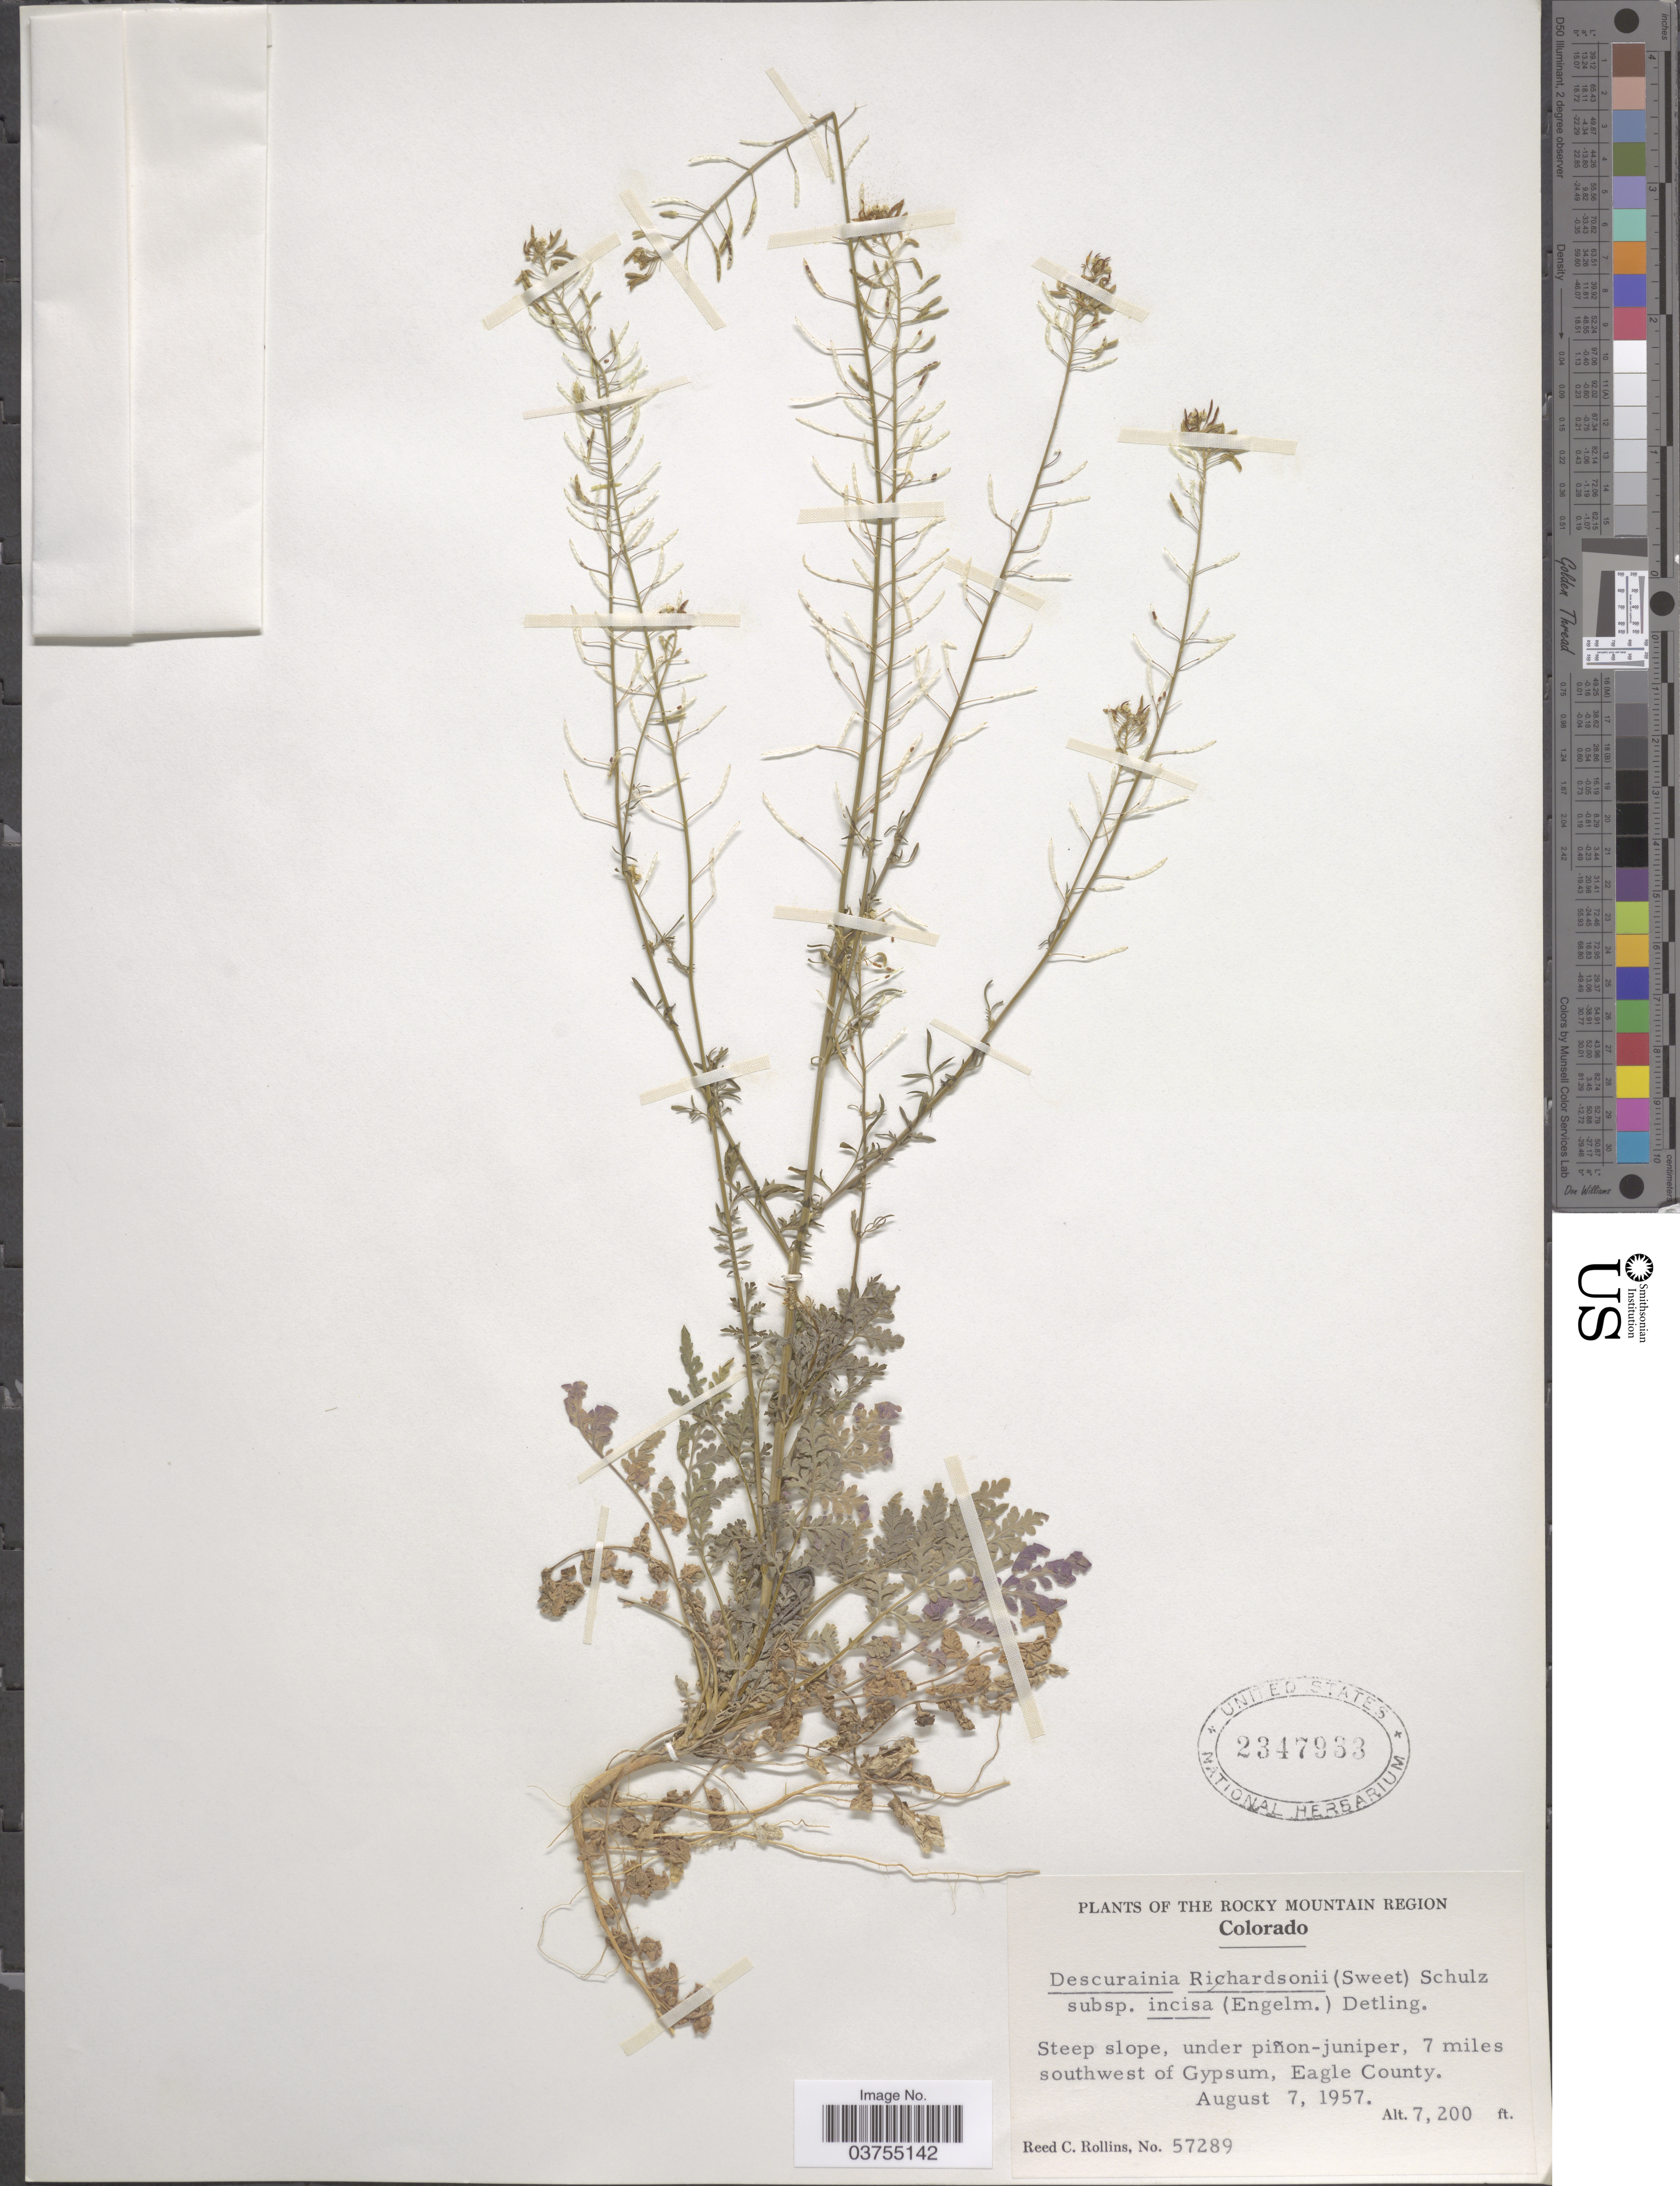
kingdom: Plantae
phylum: Tracheophyta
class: Magnoliopsida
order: Brassicales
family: Brassicaceae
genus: Descurainia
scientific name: Descurainia richardsonii subsp. incisa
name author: (Engelm. ex A. Gray) Detling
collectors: R. C. Rollins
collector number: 57289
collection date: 1957-08-07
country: United States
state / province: Colorado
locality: The Rocky Mountain Region. Steep slope, under piñon-juniper, 7 miles southwest of Gypsum, Eagle County.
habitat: steep slope, under pinon-juniper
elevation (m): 2195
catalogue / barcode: US 2347933